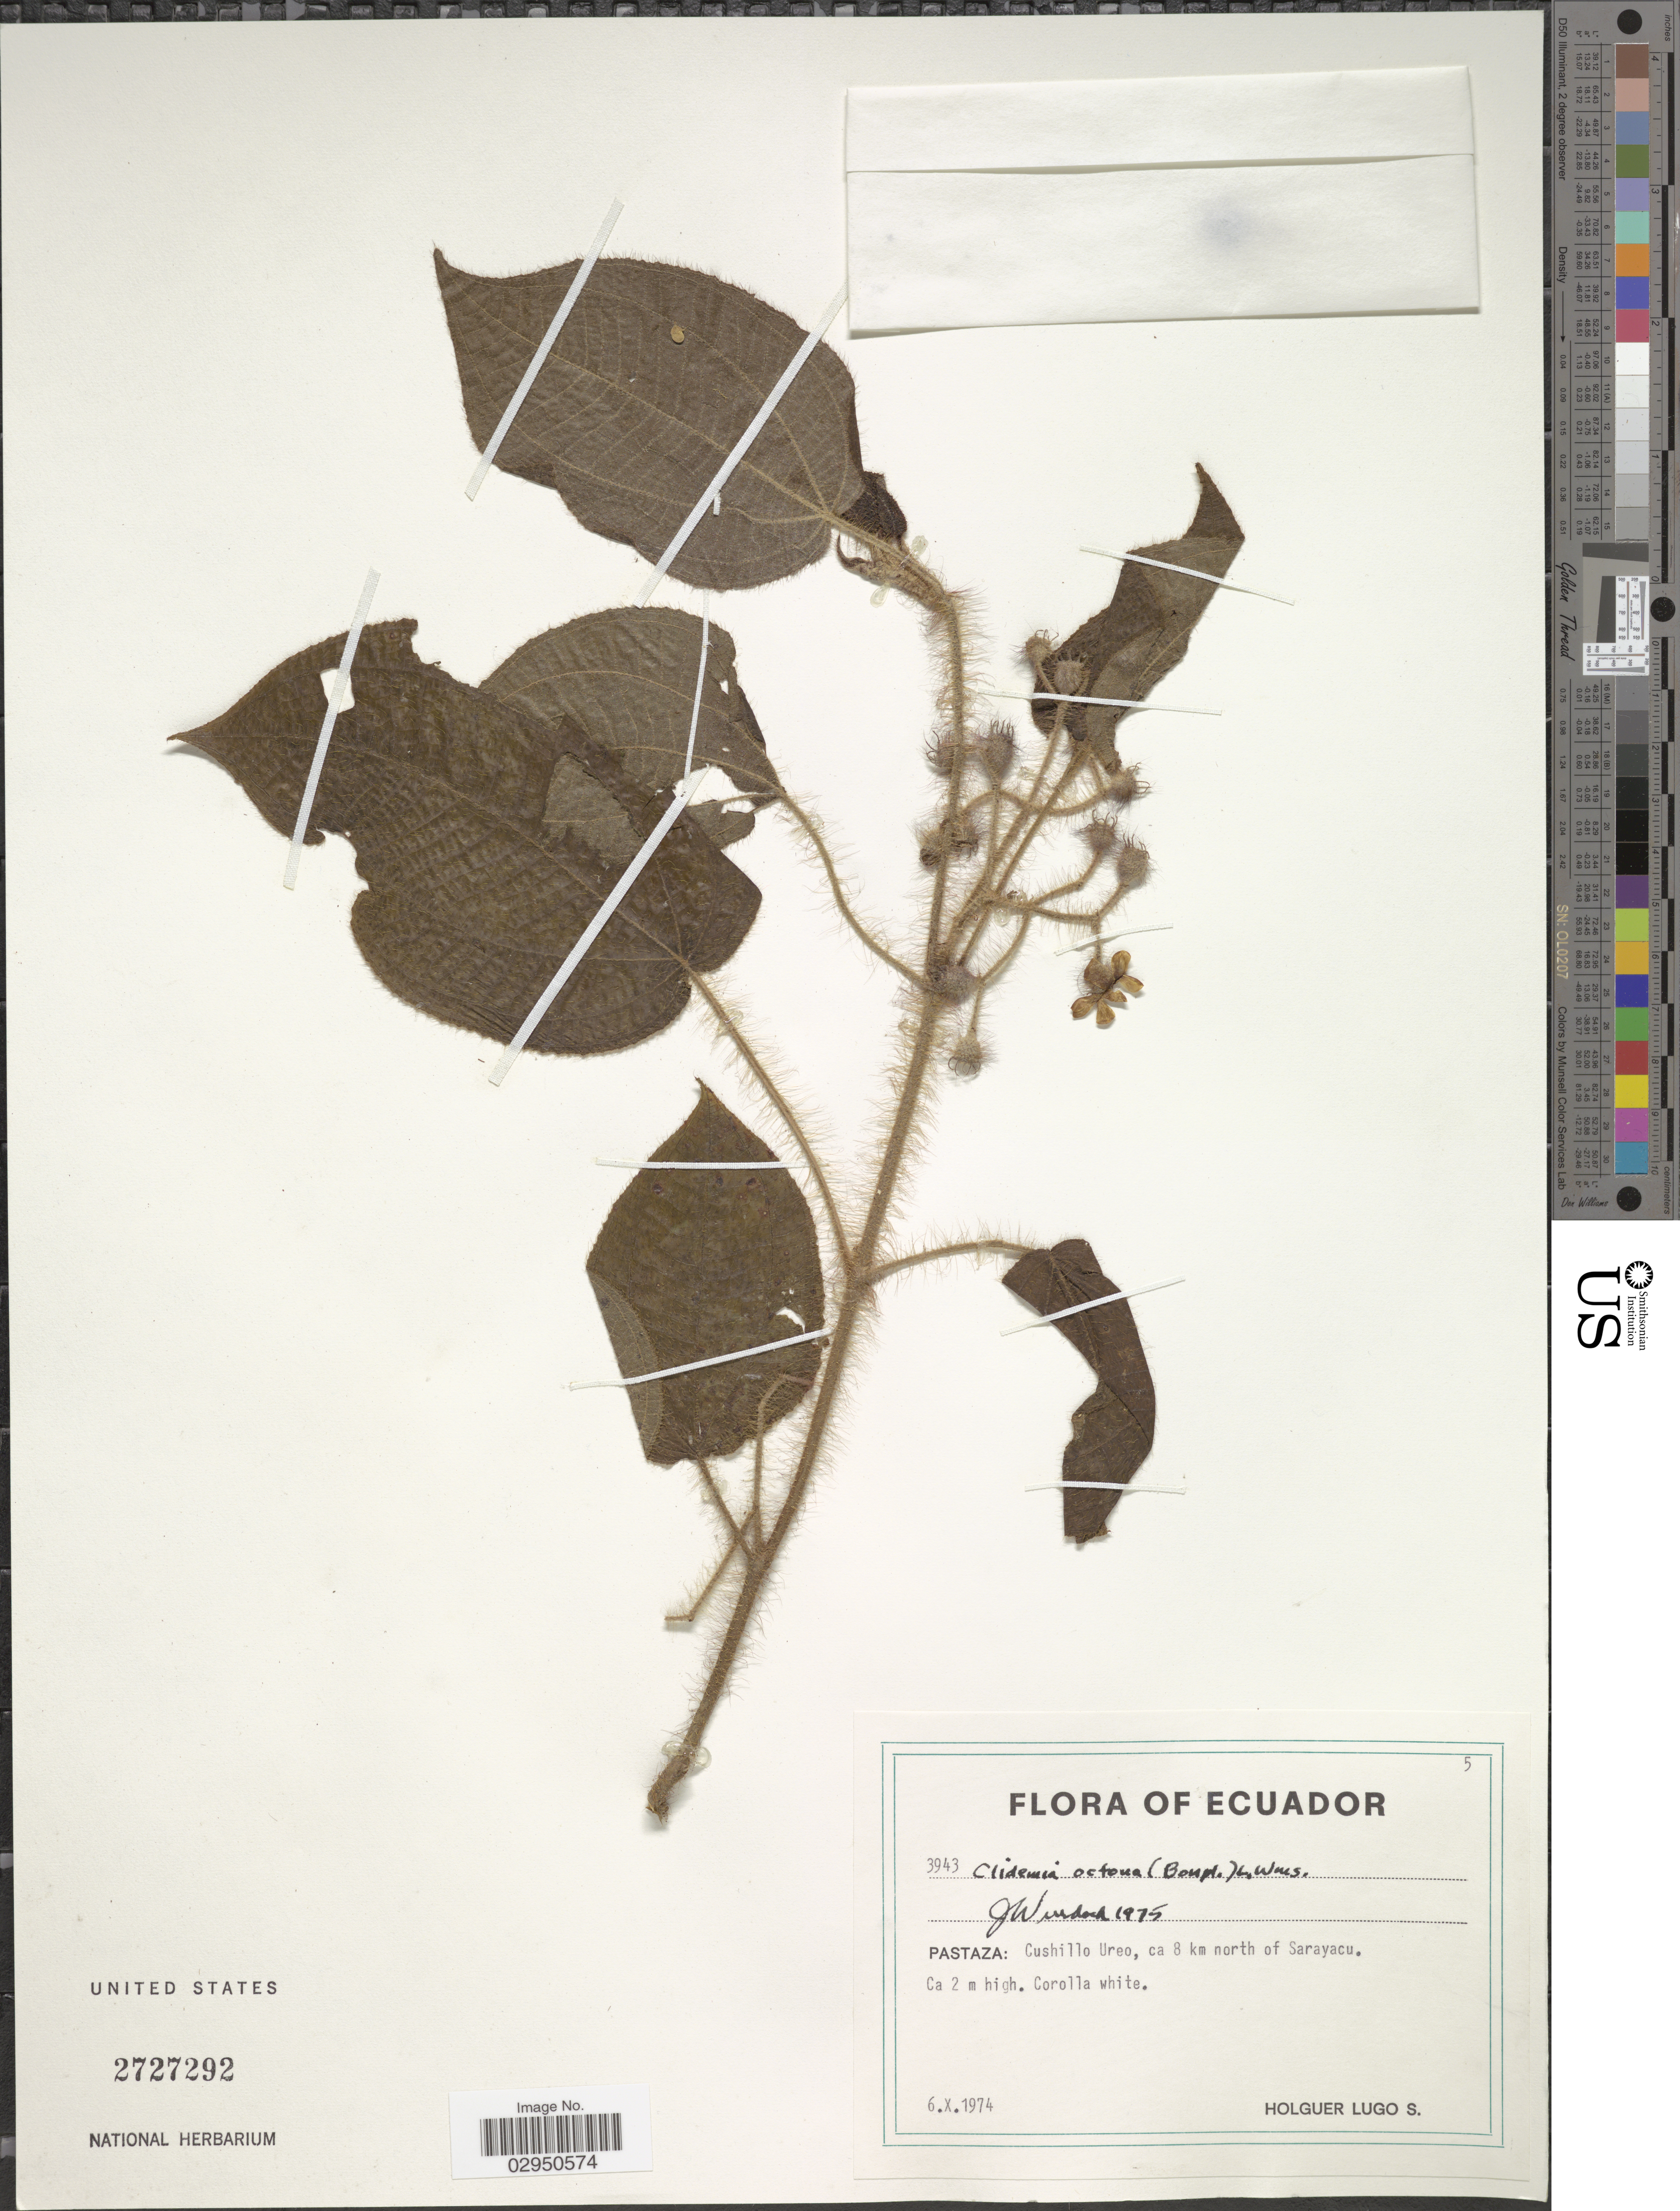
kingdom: Plantae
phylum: Tracheophyta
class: Magnoliopsida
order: Myrtales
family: Melastomataceae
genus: Clidemia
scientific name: Clidemia octona subsp. octona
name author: (Bonpl.) L.O. Williams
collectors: H. Lugo S.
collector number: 3943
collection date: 1974-10-06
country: Ecuador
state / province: Pastaza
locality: Cushillo Ureo, ca 8 km north of Sarayacu.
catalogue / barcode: US 2727292